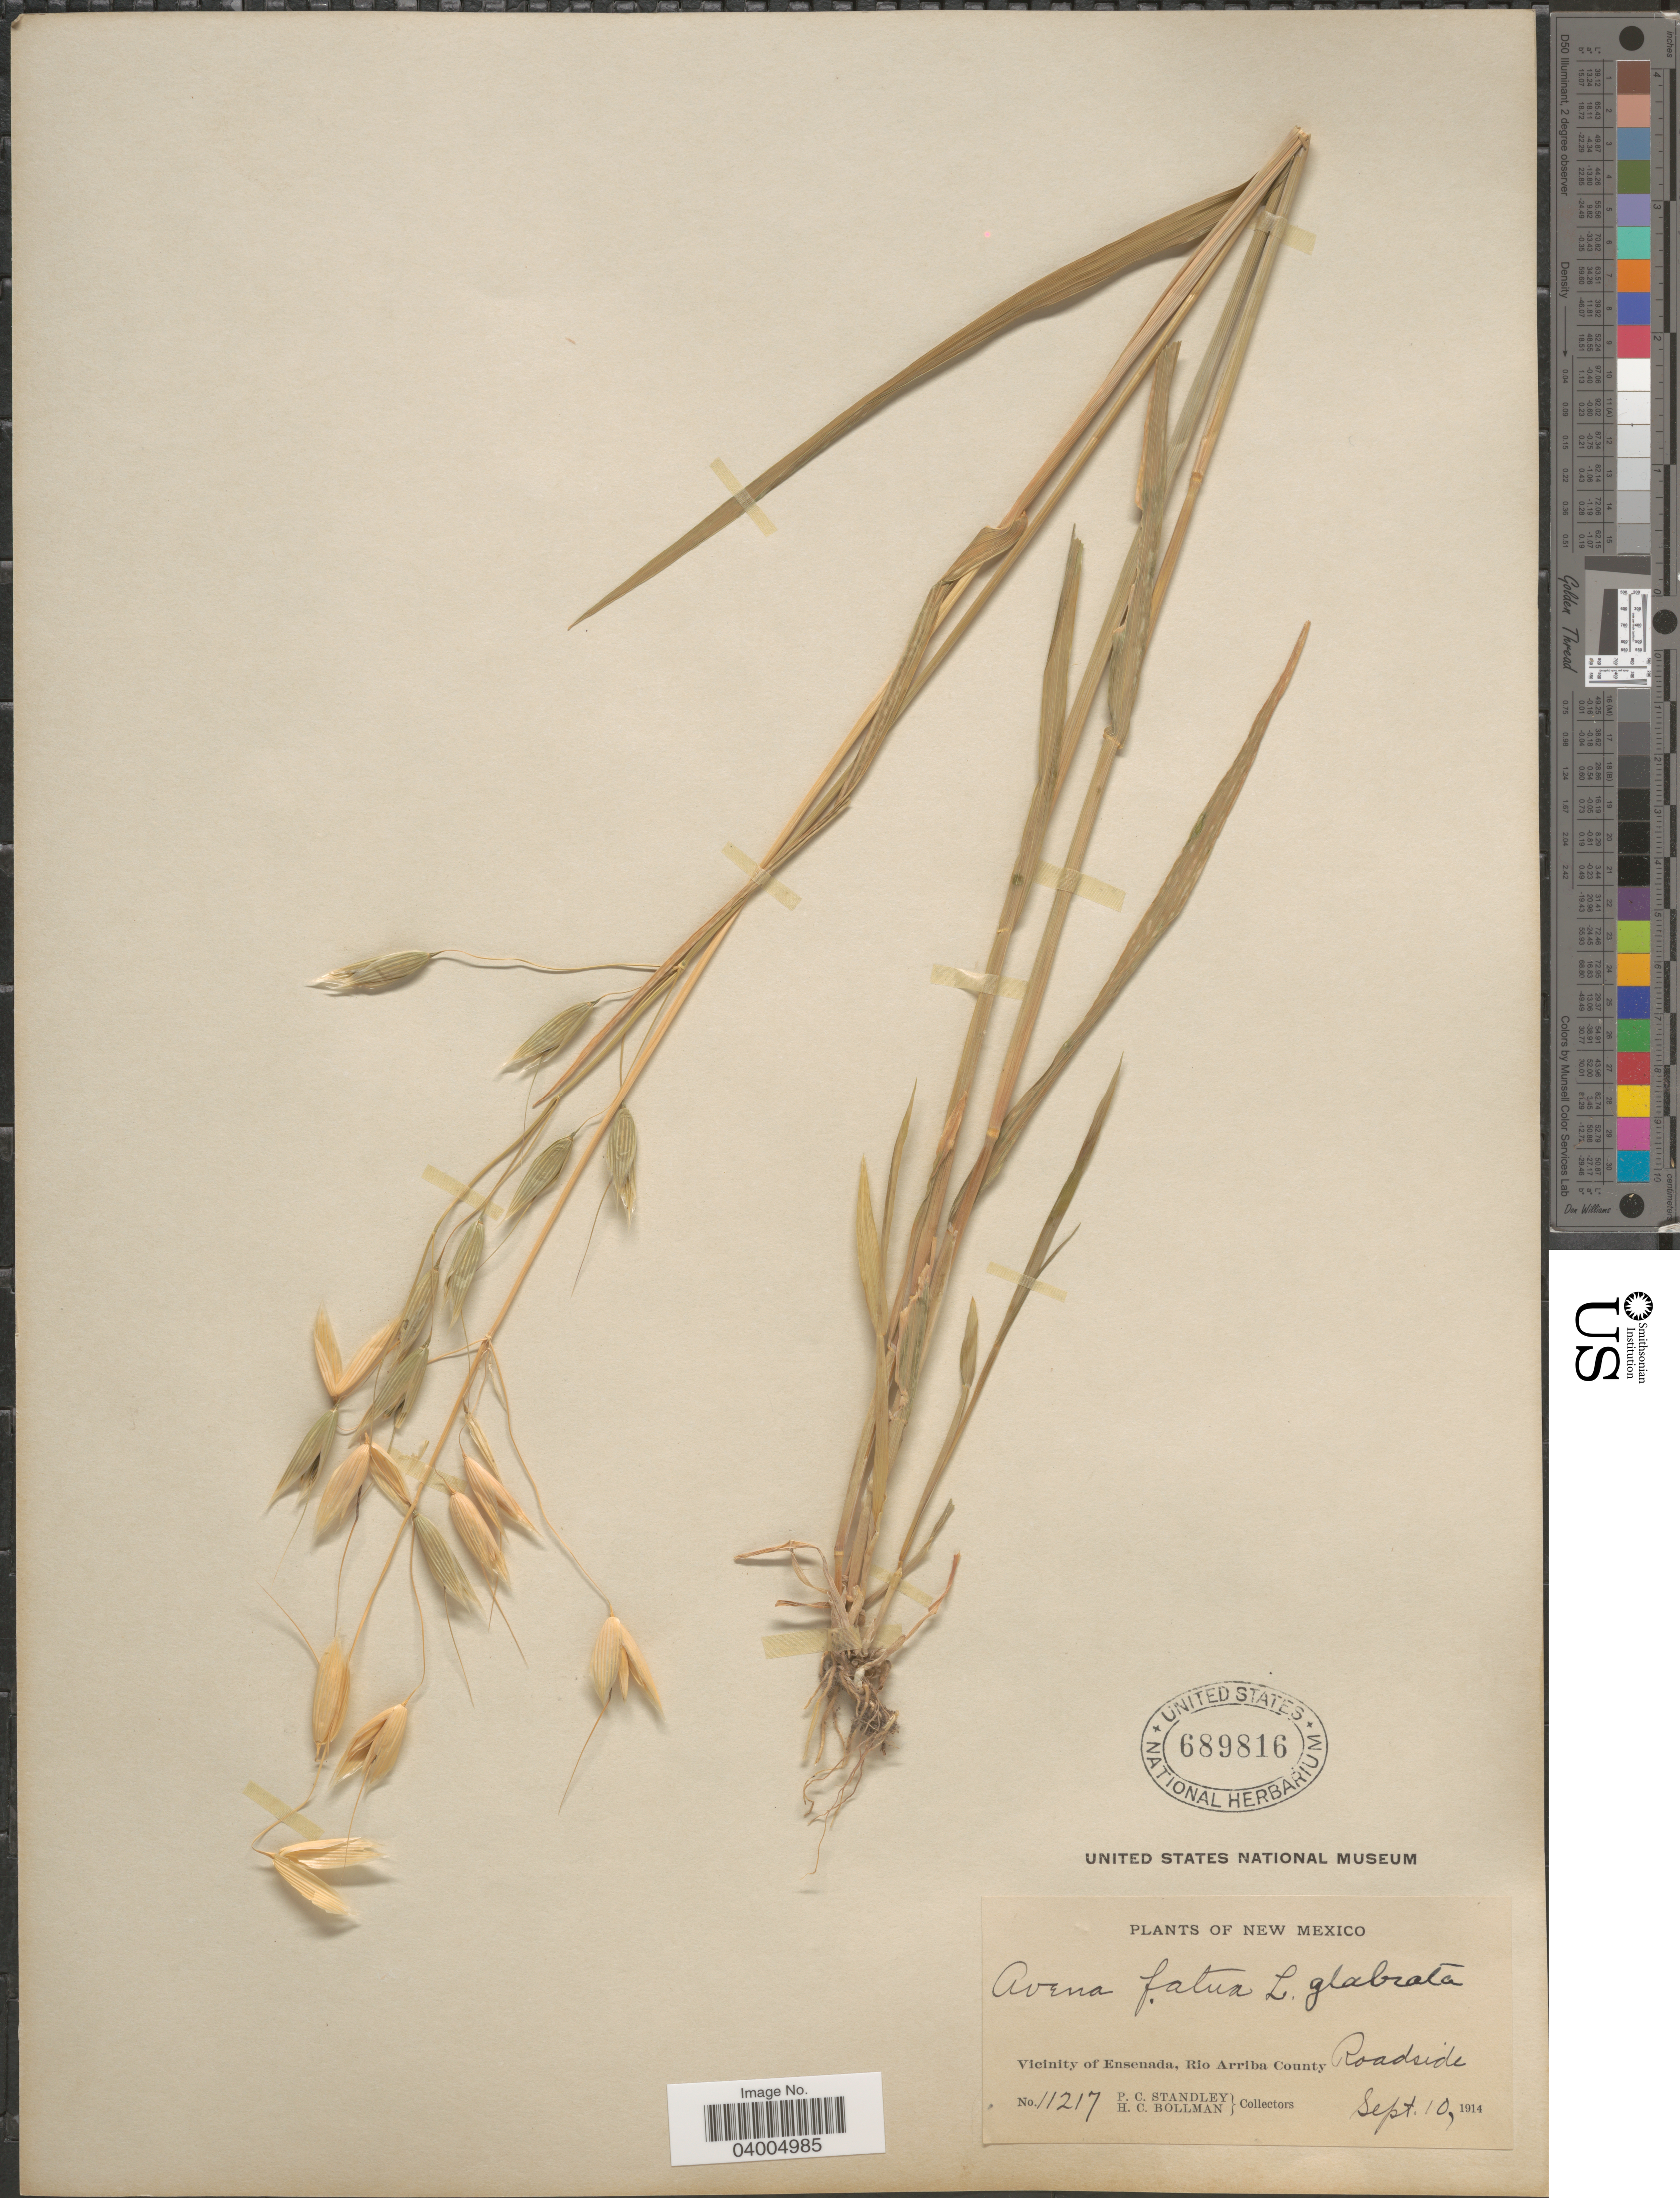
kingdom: Plantae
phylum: Tracheophyta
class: Liliopsida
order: Poales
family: Poaceae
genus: Avena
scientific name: Avena sativa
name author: L.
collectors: P. C. Standley & H. C. Bollman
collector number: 11217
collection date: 1914-09-10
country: United States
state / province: New Mexico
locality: Vicinity of Ensenada, Rio Arriba County.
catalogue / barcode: US 689816